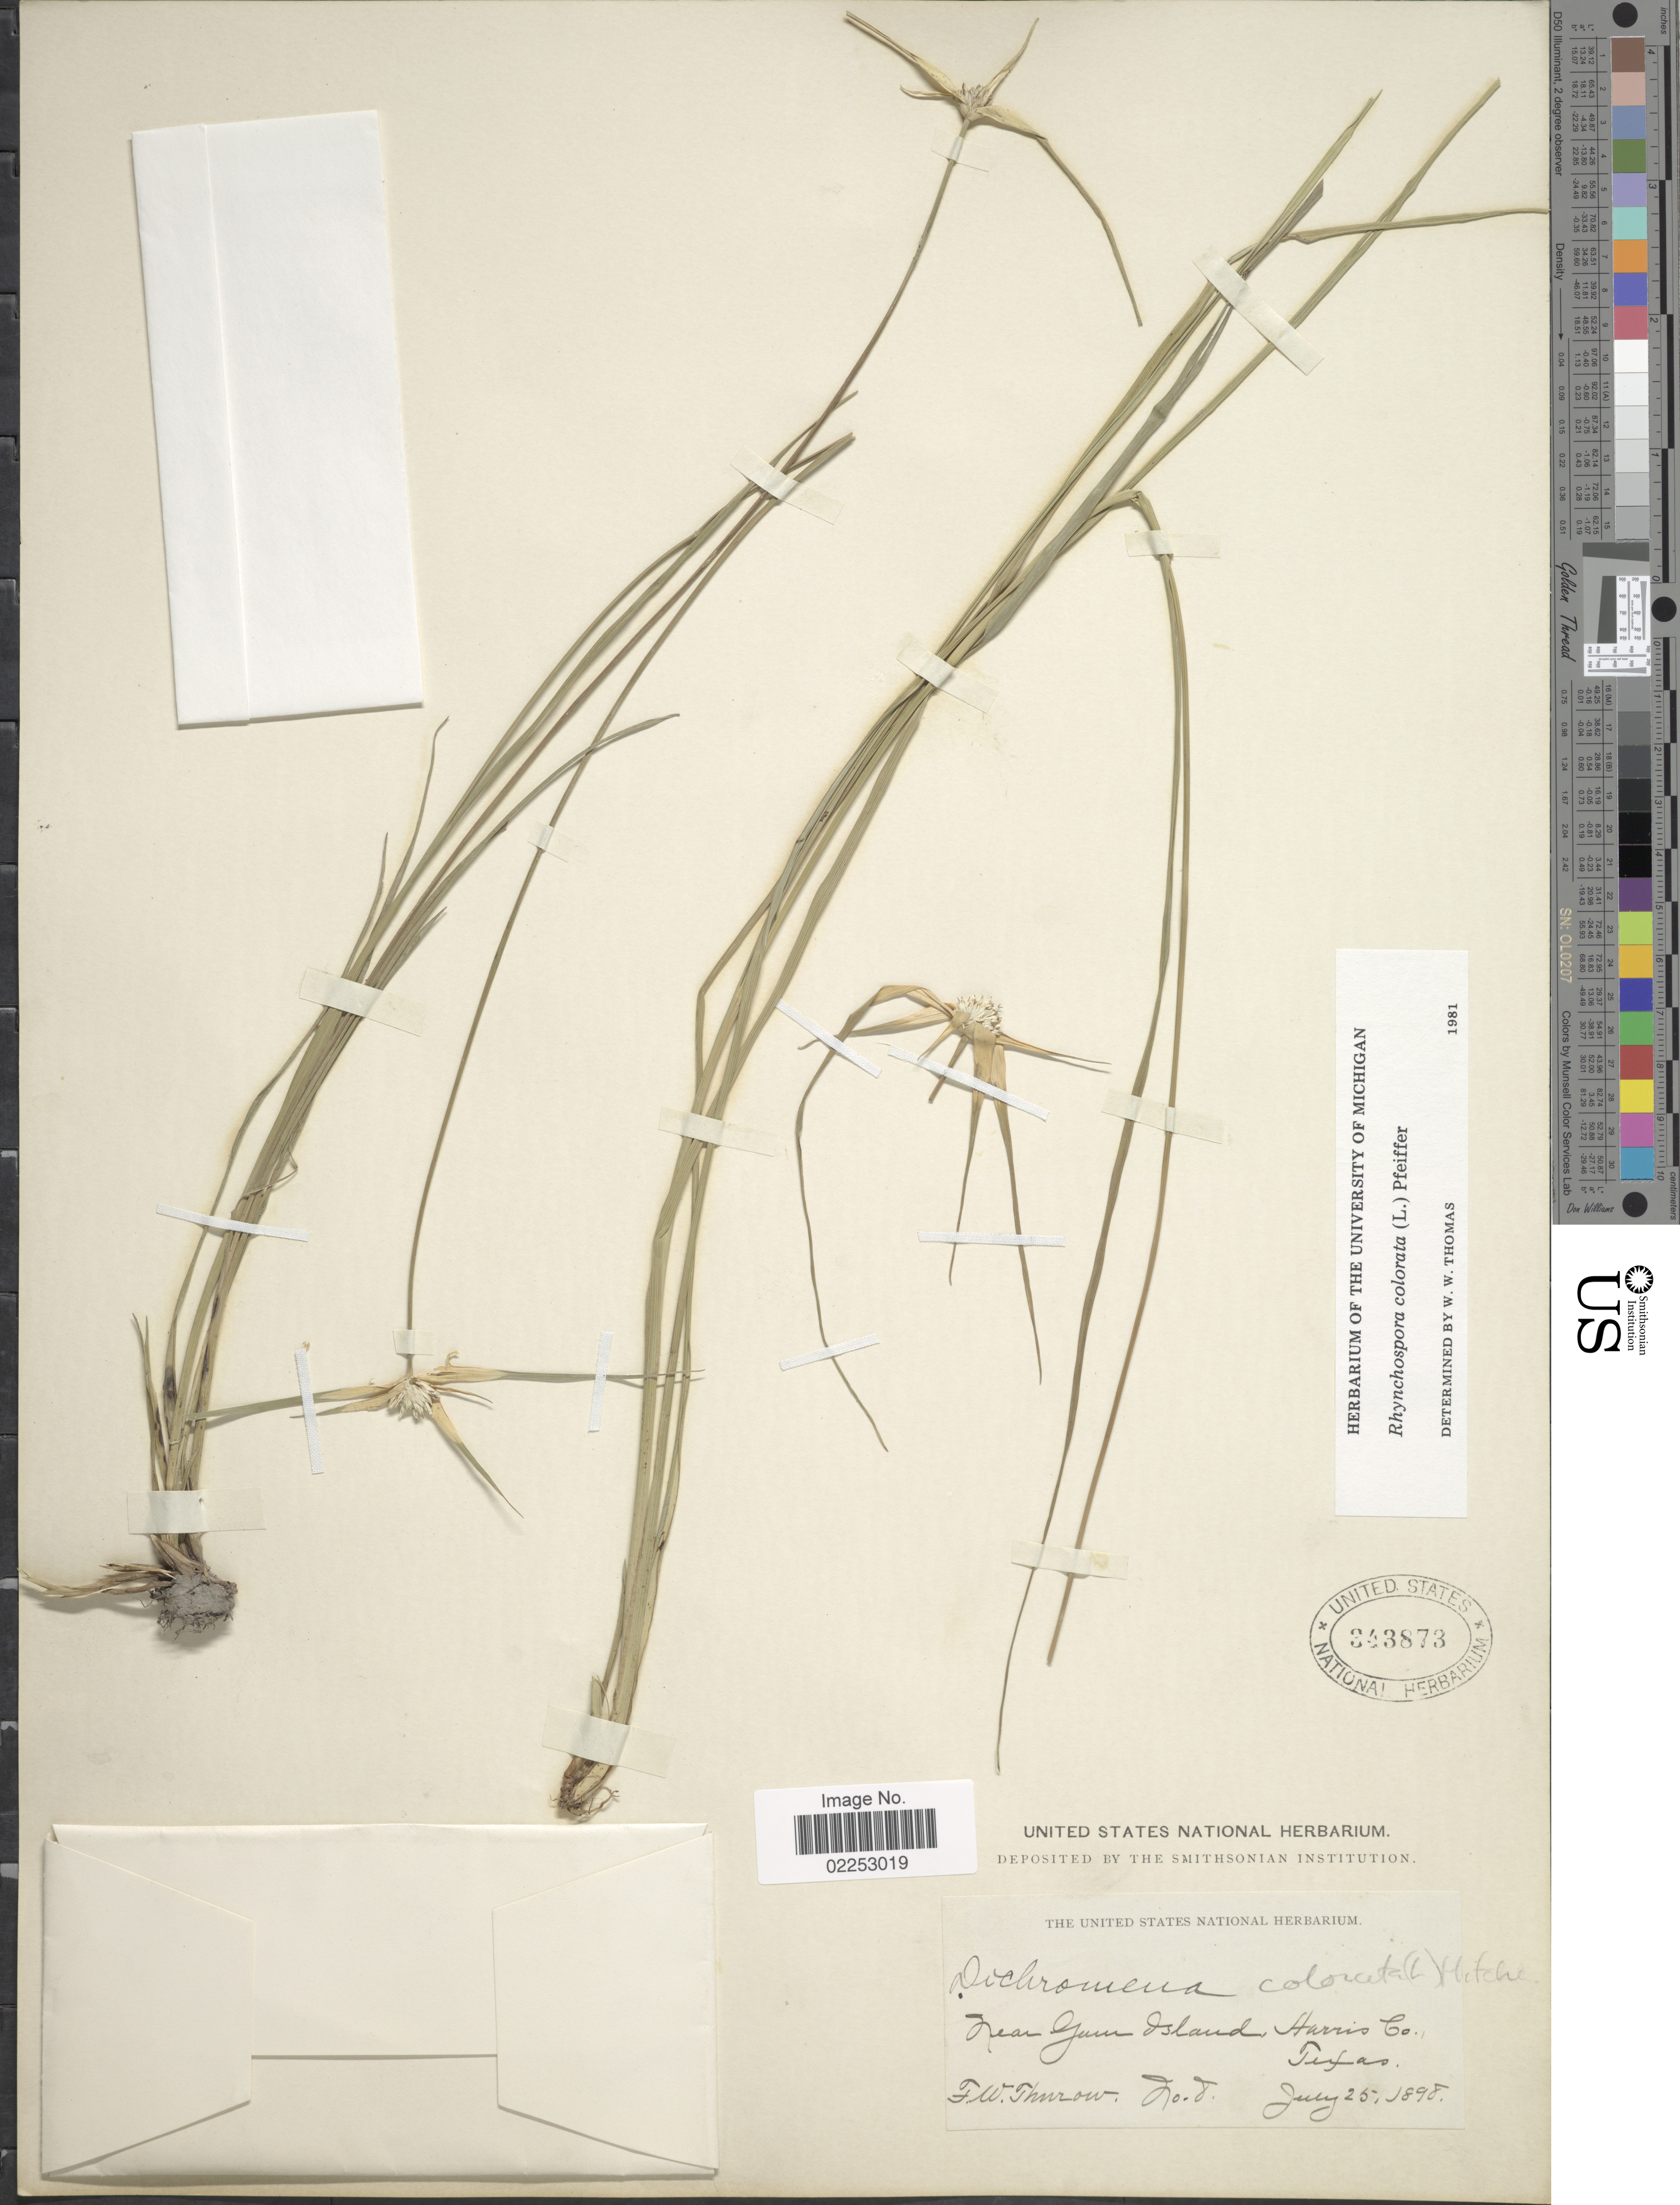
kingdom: Plantae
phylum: Tracheophyta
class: Liliopsida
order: Poales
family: Cyperaceae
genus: Rhynchospora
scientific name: Rhynchospora colorata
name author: (L.) H. Pfeiff.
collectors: F. W. Thurow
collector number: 8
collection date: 1898-07-25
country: United States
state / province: Texas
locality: Near Gum Island, Harris Co.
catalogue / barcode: US 343873